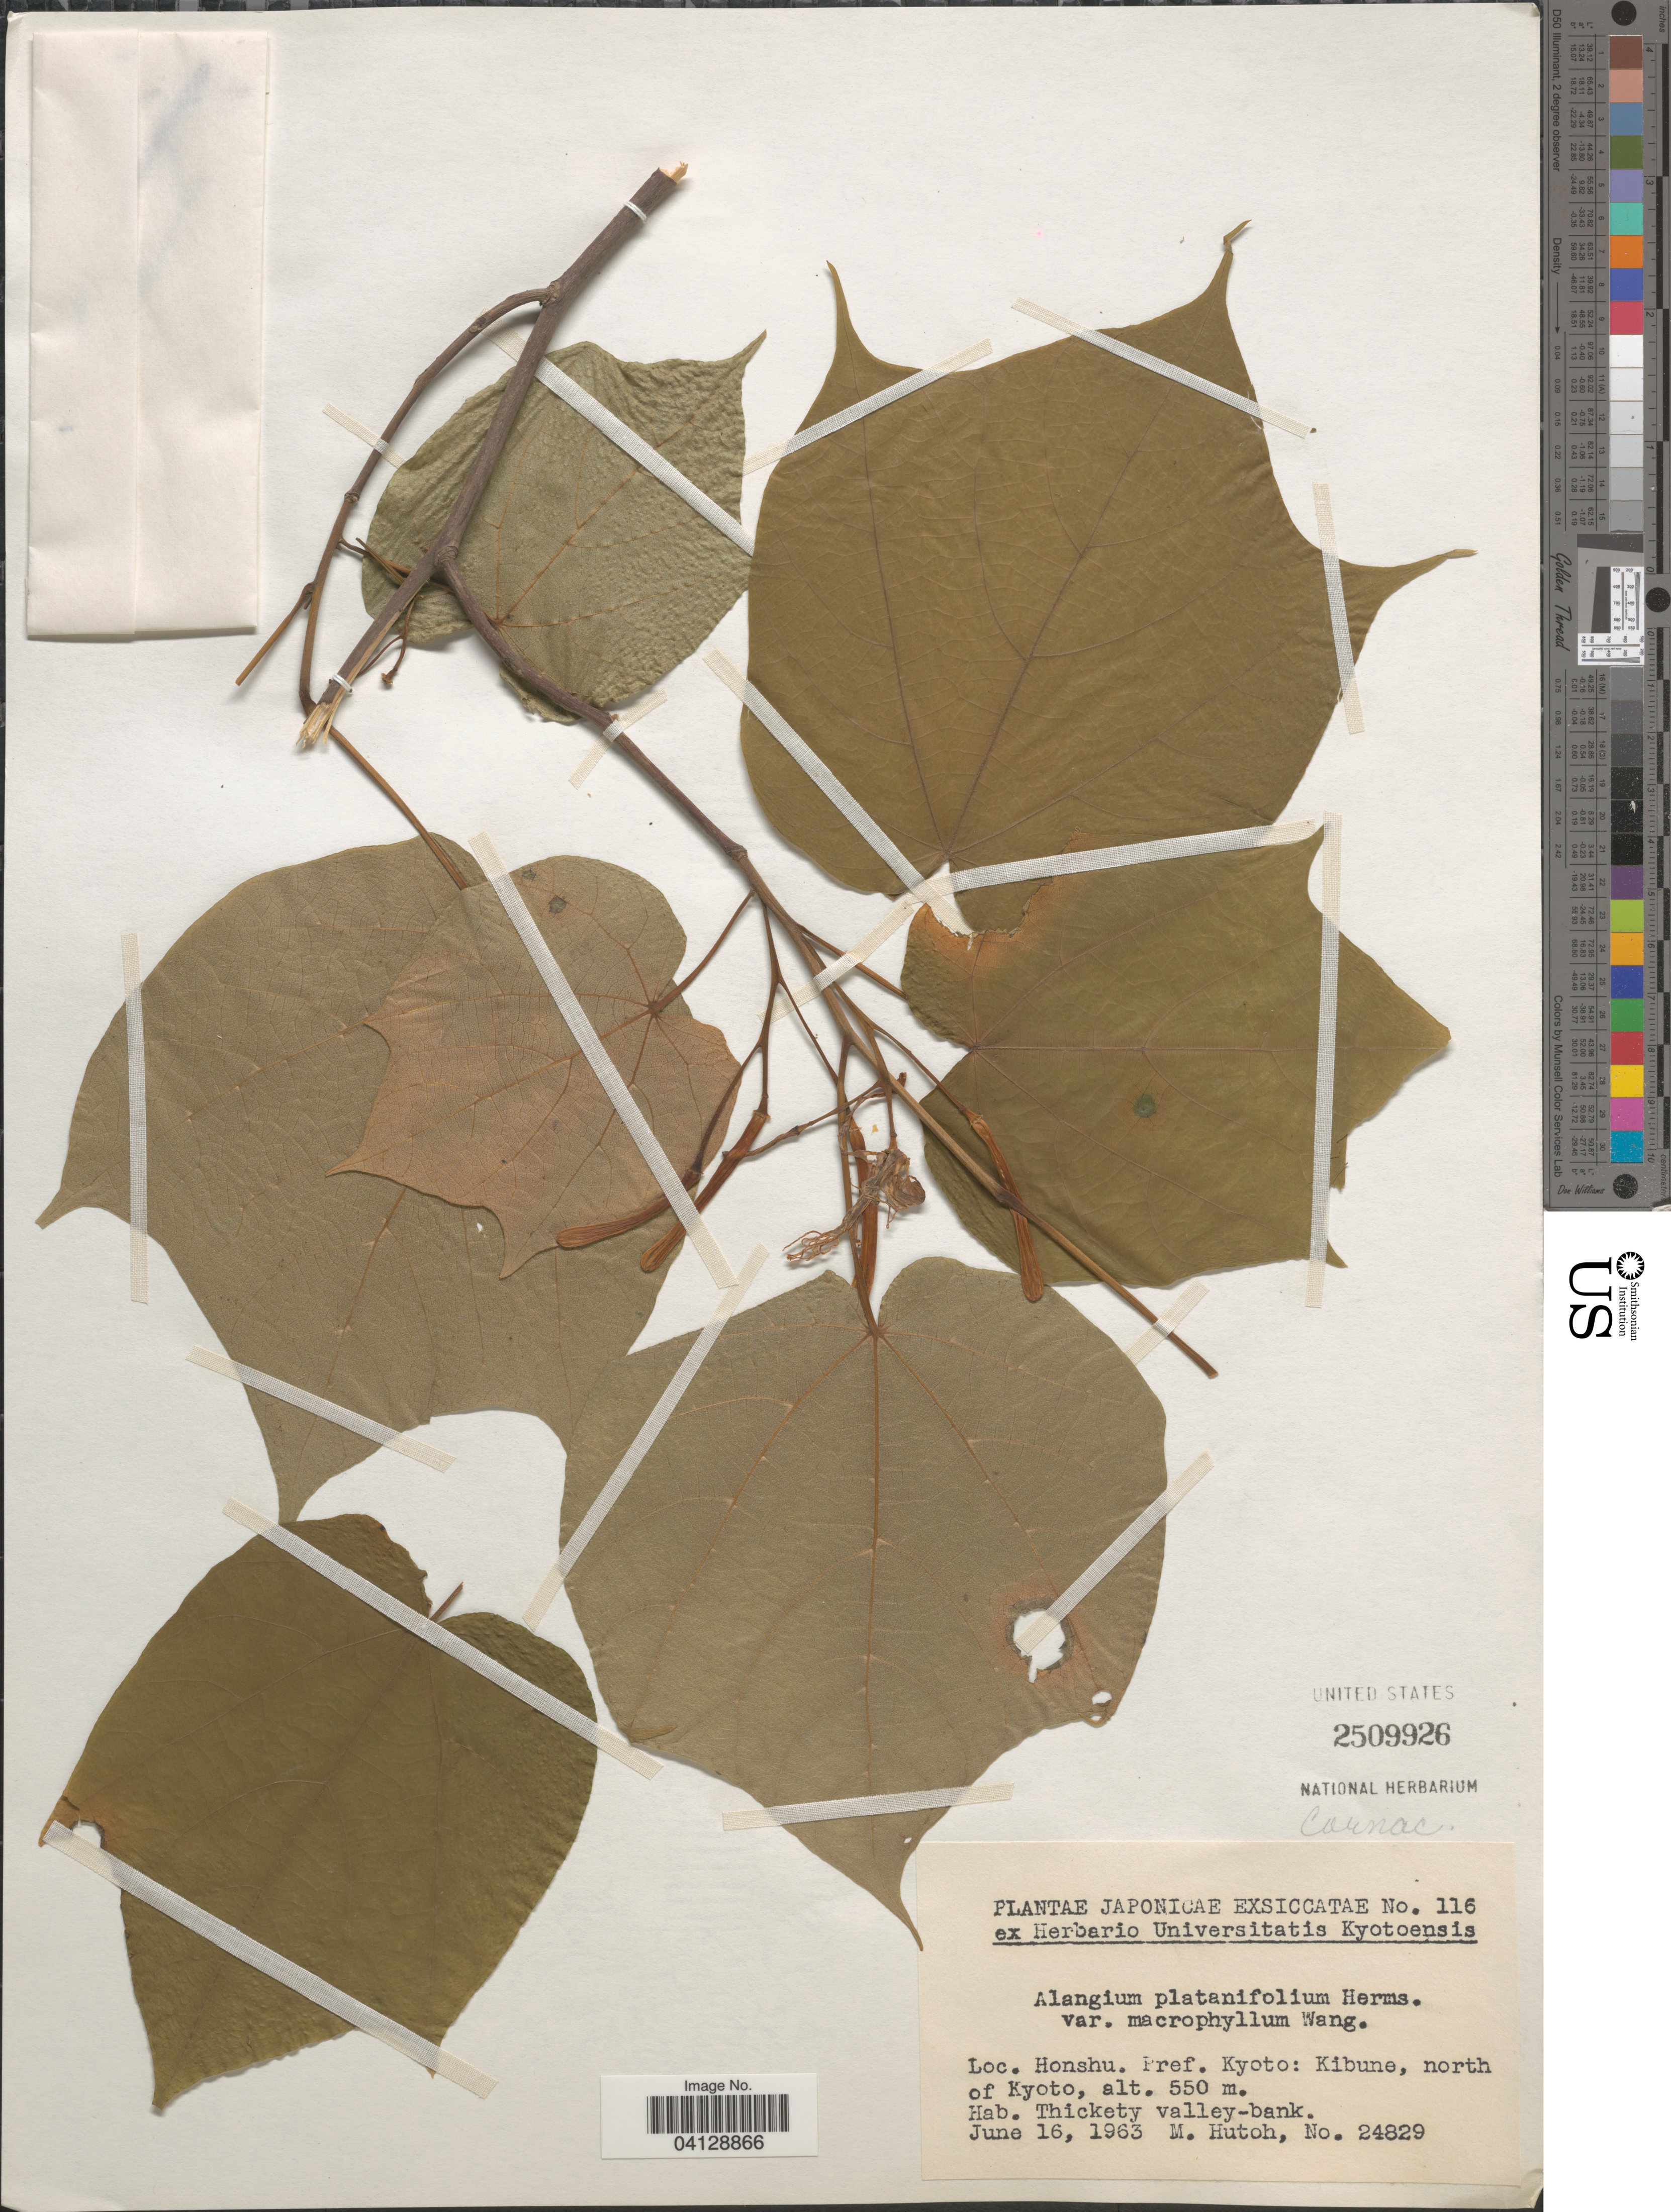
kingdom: Plantae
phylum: Tracheophyta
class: Magnoliopsida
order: Cornales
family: Cornaceae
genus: Alangium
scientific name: Alangium platanifolium var. macrophyllum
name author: (Siebold & Zucc.) Pamp.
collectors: M. Hutoh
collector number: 24829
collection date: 1963-06-16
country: Japan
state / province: Kyoto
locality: Japonicae. Honshu. Pref. Kyoto: Kibune, north of Kyoto.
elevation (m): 550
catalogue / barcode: US 2509926